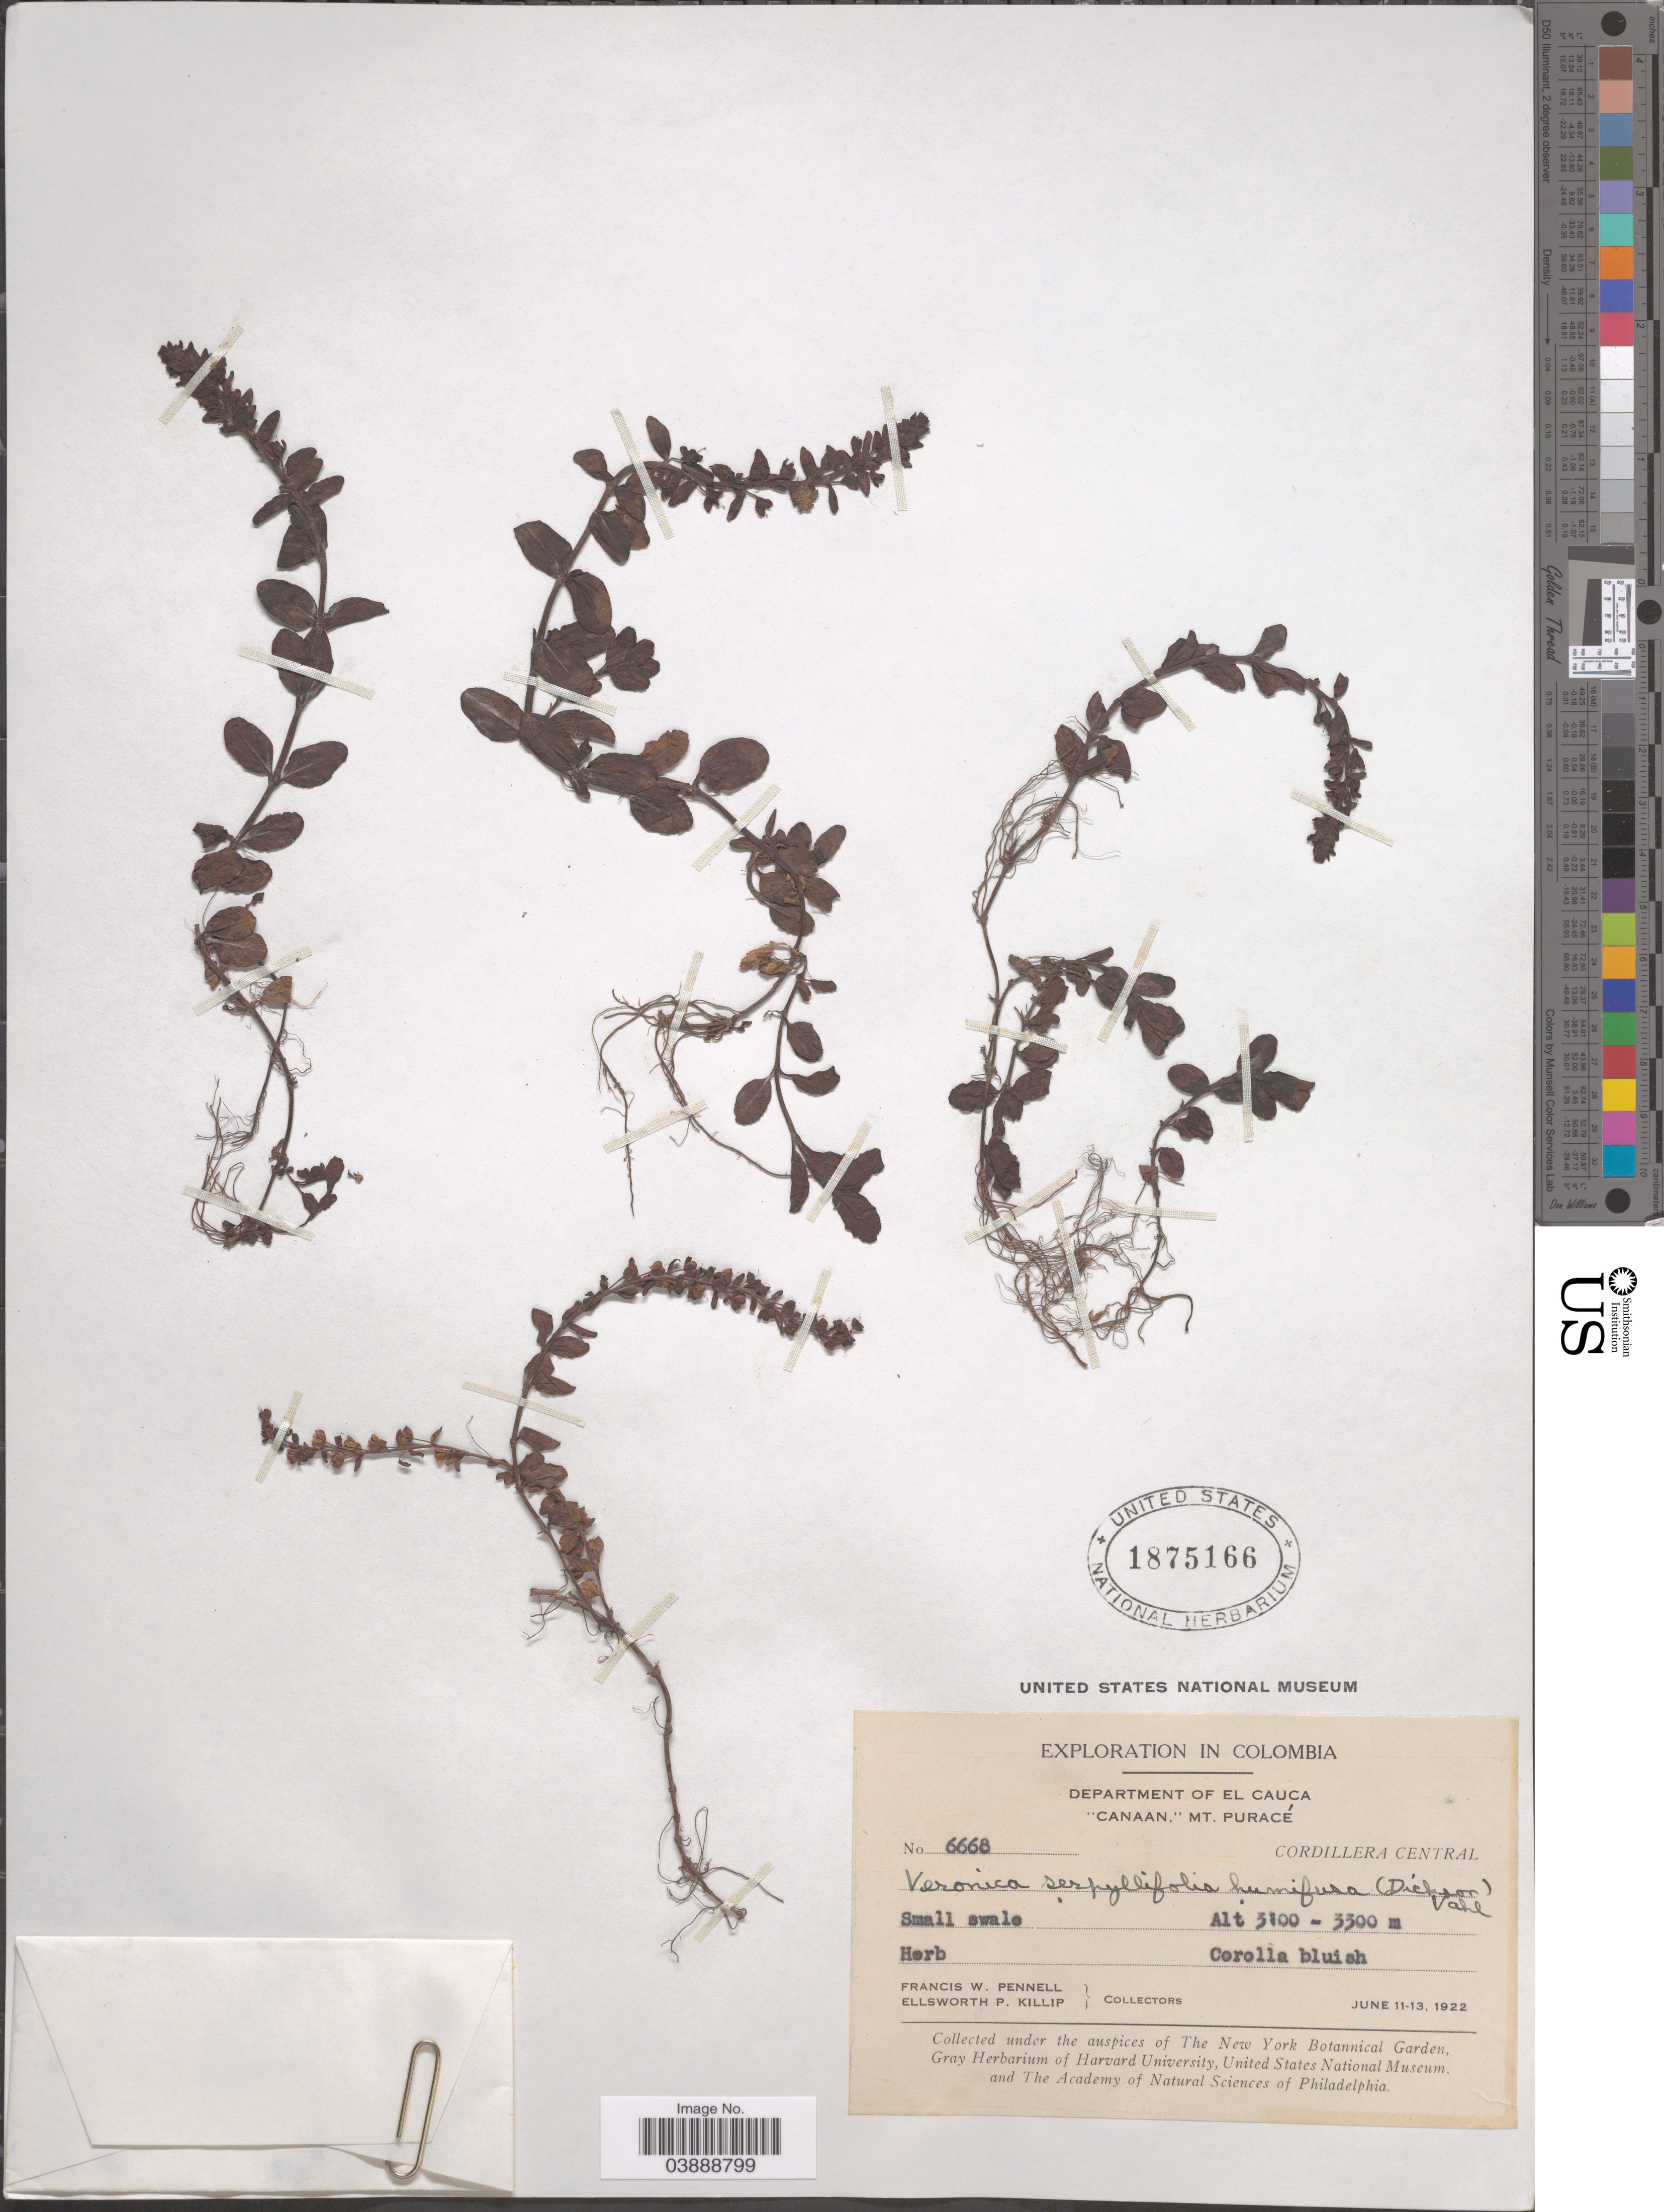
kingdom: Plantae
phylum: Tracheophyta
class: Magnoliopsida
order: Lamiales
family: Plantaginaceae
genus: Veronica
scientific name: Veronica serpyllifolia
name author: L.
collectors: F. W. Pennell & E. P. Killip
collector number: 6668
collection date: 1922-06-11/1922-06-13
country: Colombia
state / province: Cauca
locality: Department of El Cauca. "Canaan," Mt. Puracé. Cordillera Central.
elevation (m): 3100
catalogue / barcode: US 1875166